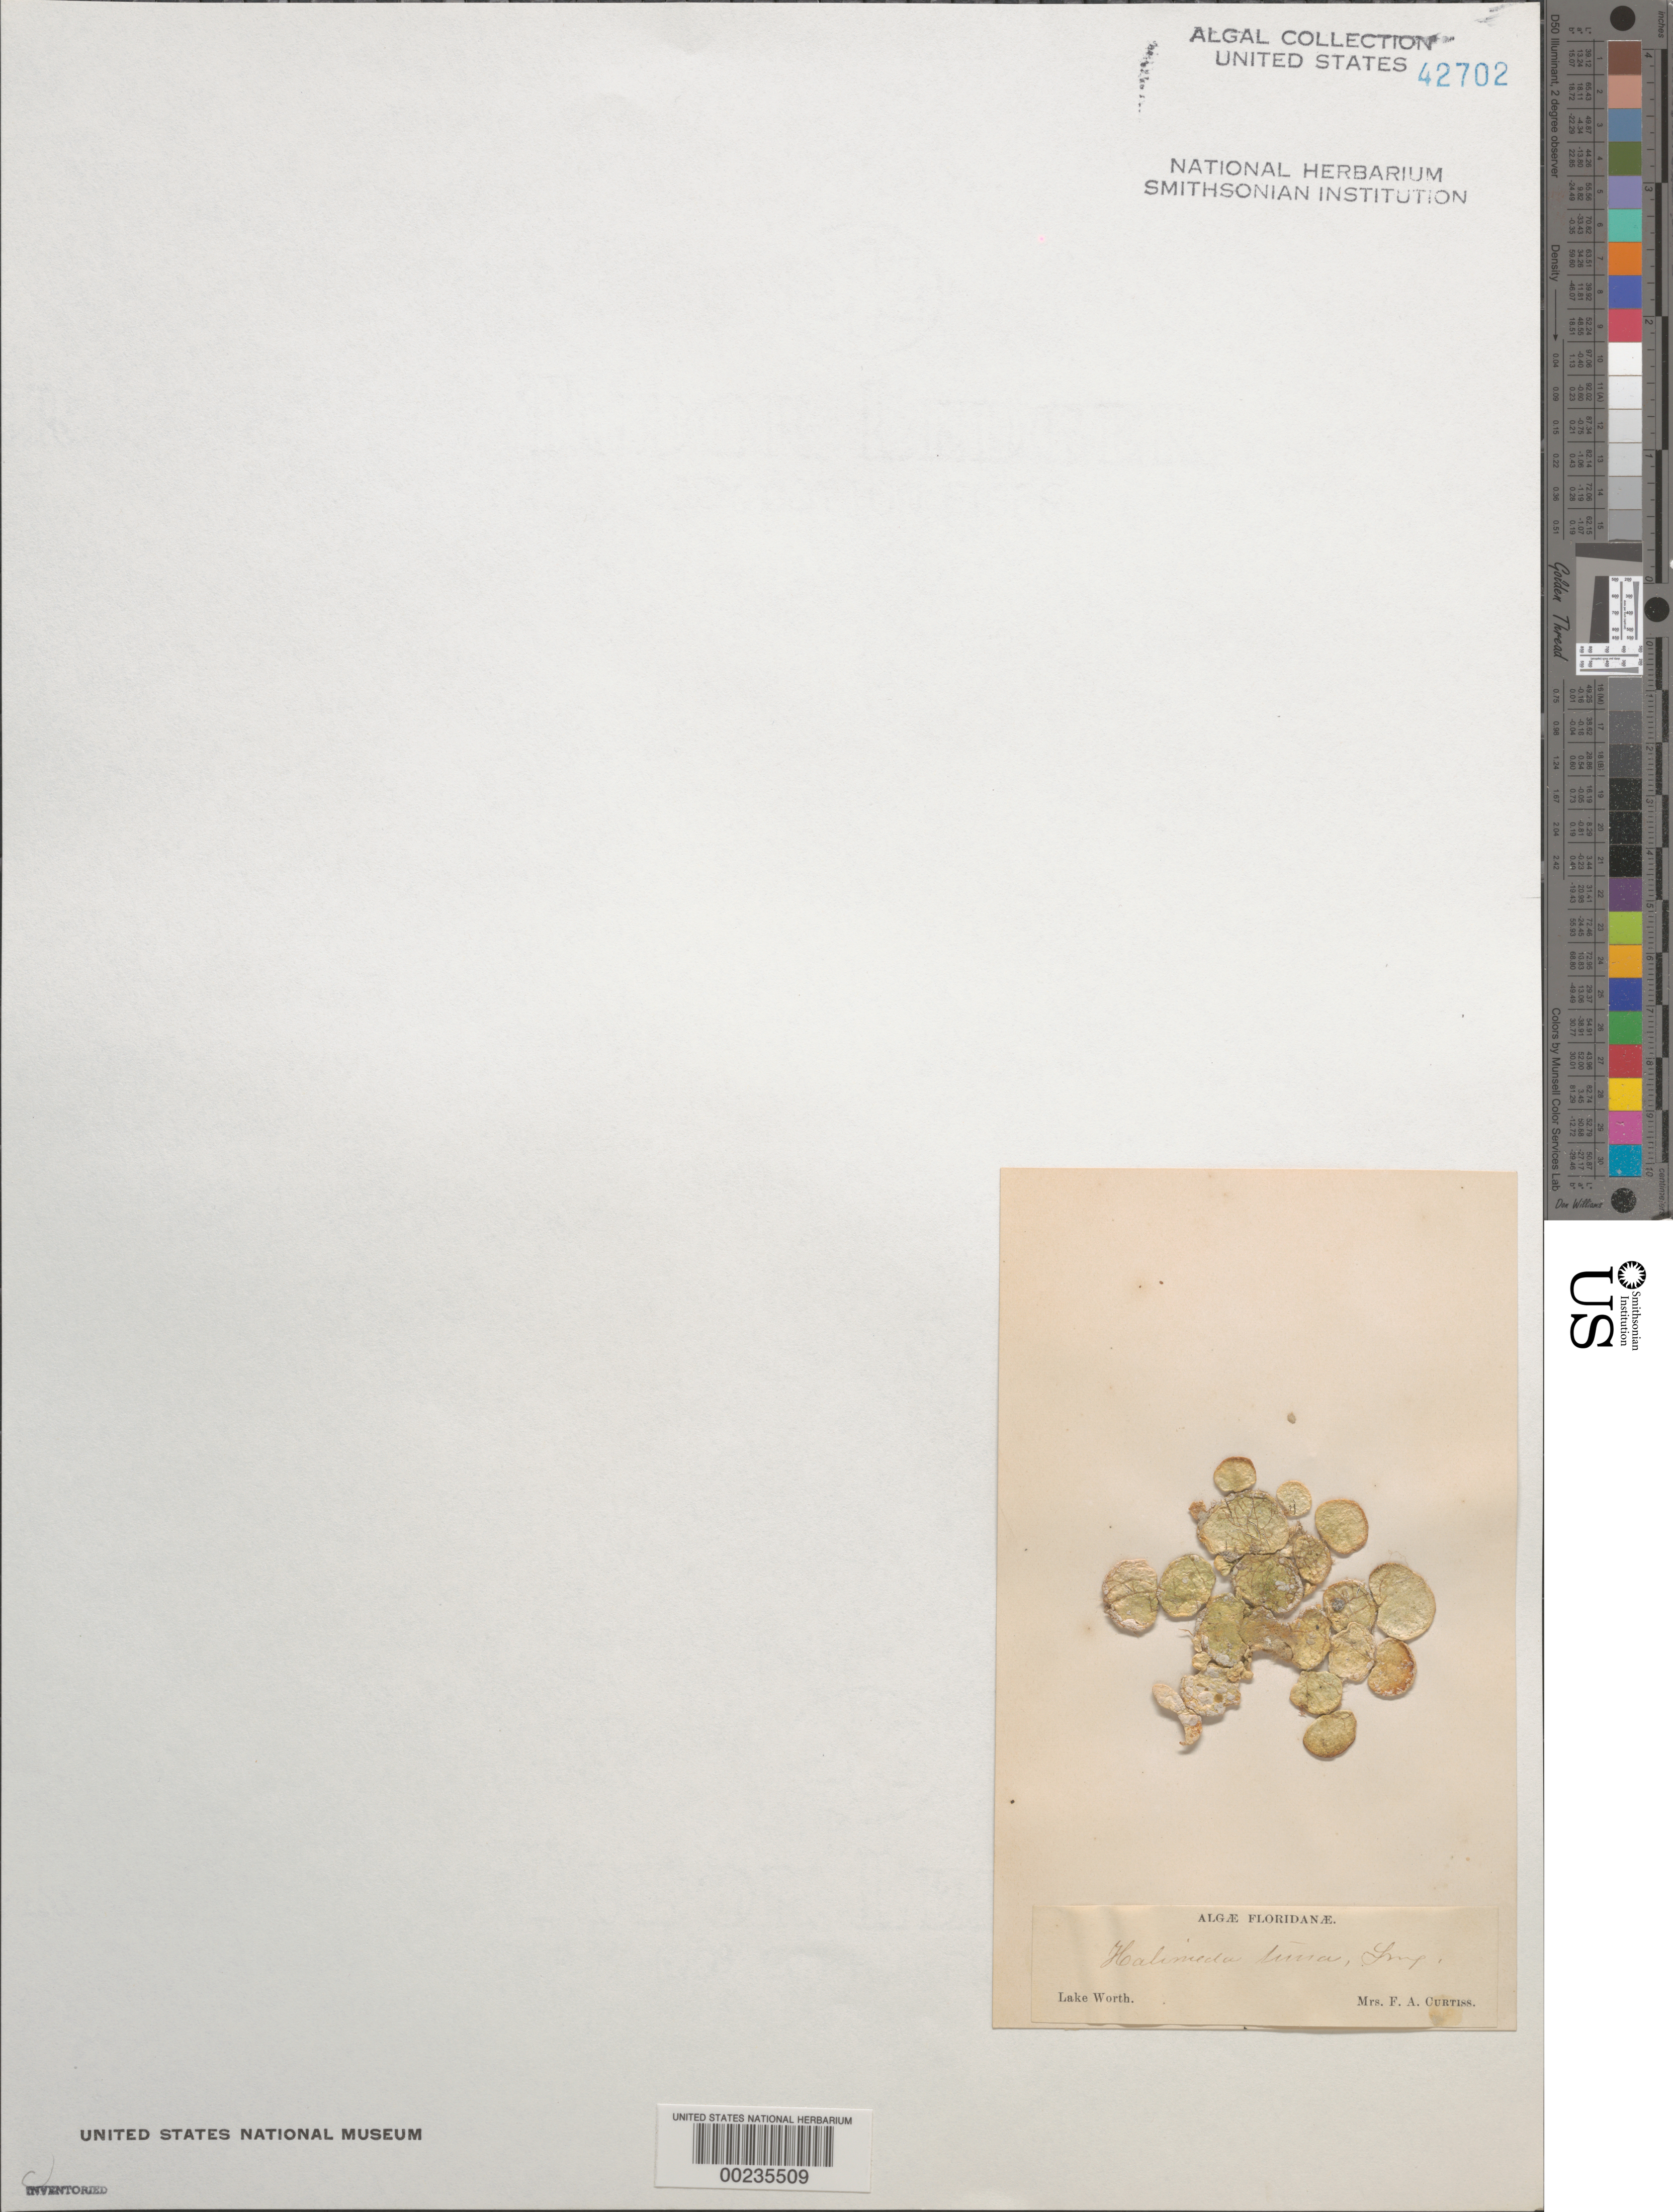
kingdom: Plantae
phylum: Chlorophyta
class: Ulvophyceae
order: Bryopsidales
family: Halimedaceae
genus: Halimeda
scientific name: Halimeda tuna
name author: (J. Ellis & Sol.) J.V.Lamouroux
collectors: F. A. Curtiss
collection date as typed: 18--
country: United States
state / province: Florida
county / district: Palm Beach County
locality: Lake Worth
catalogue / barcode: US 42702